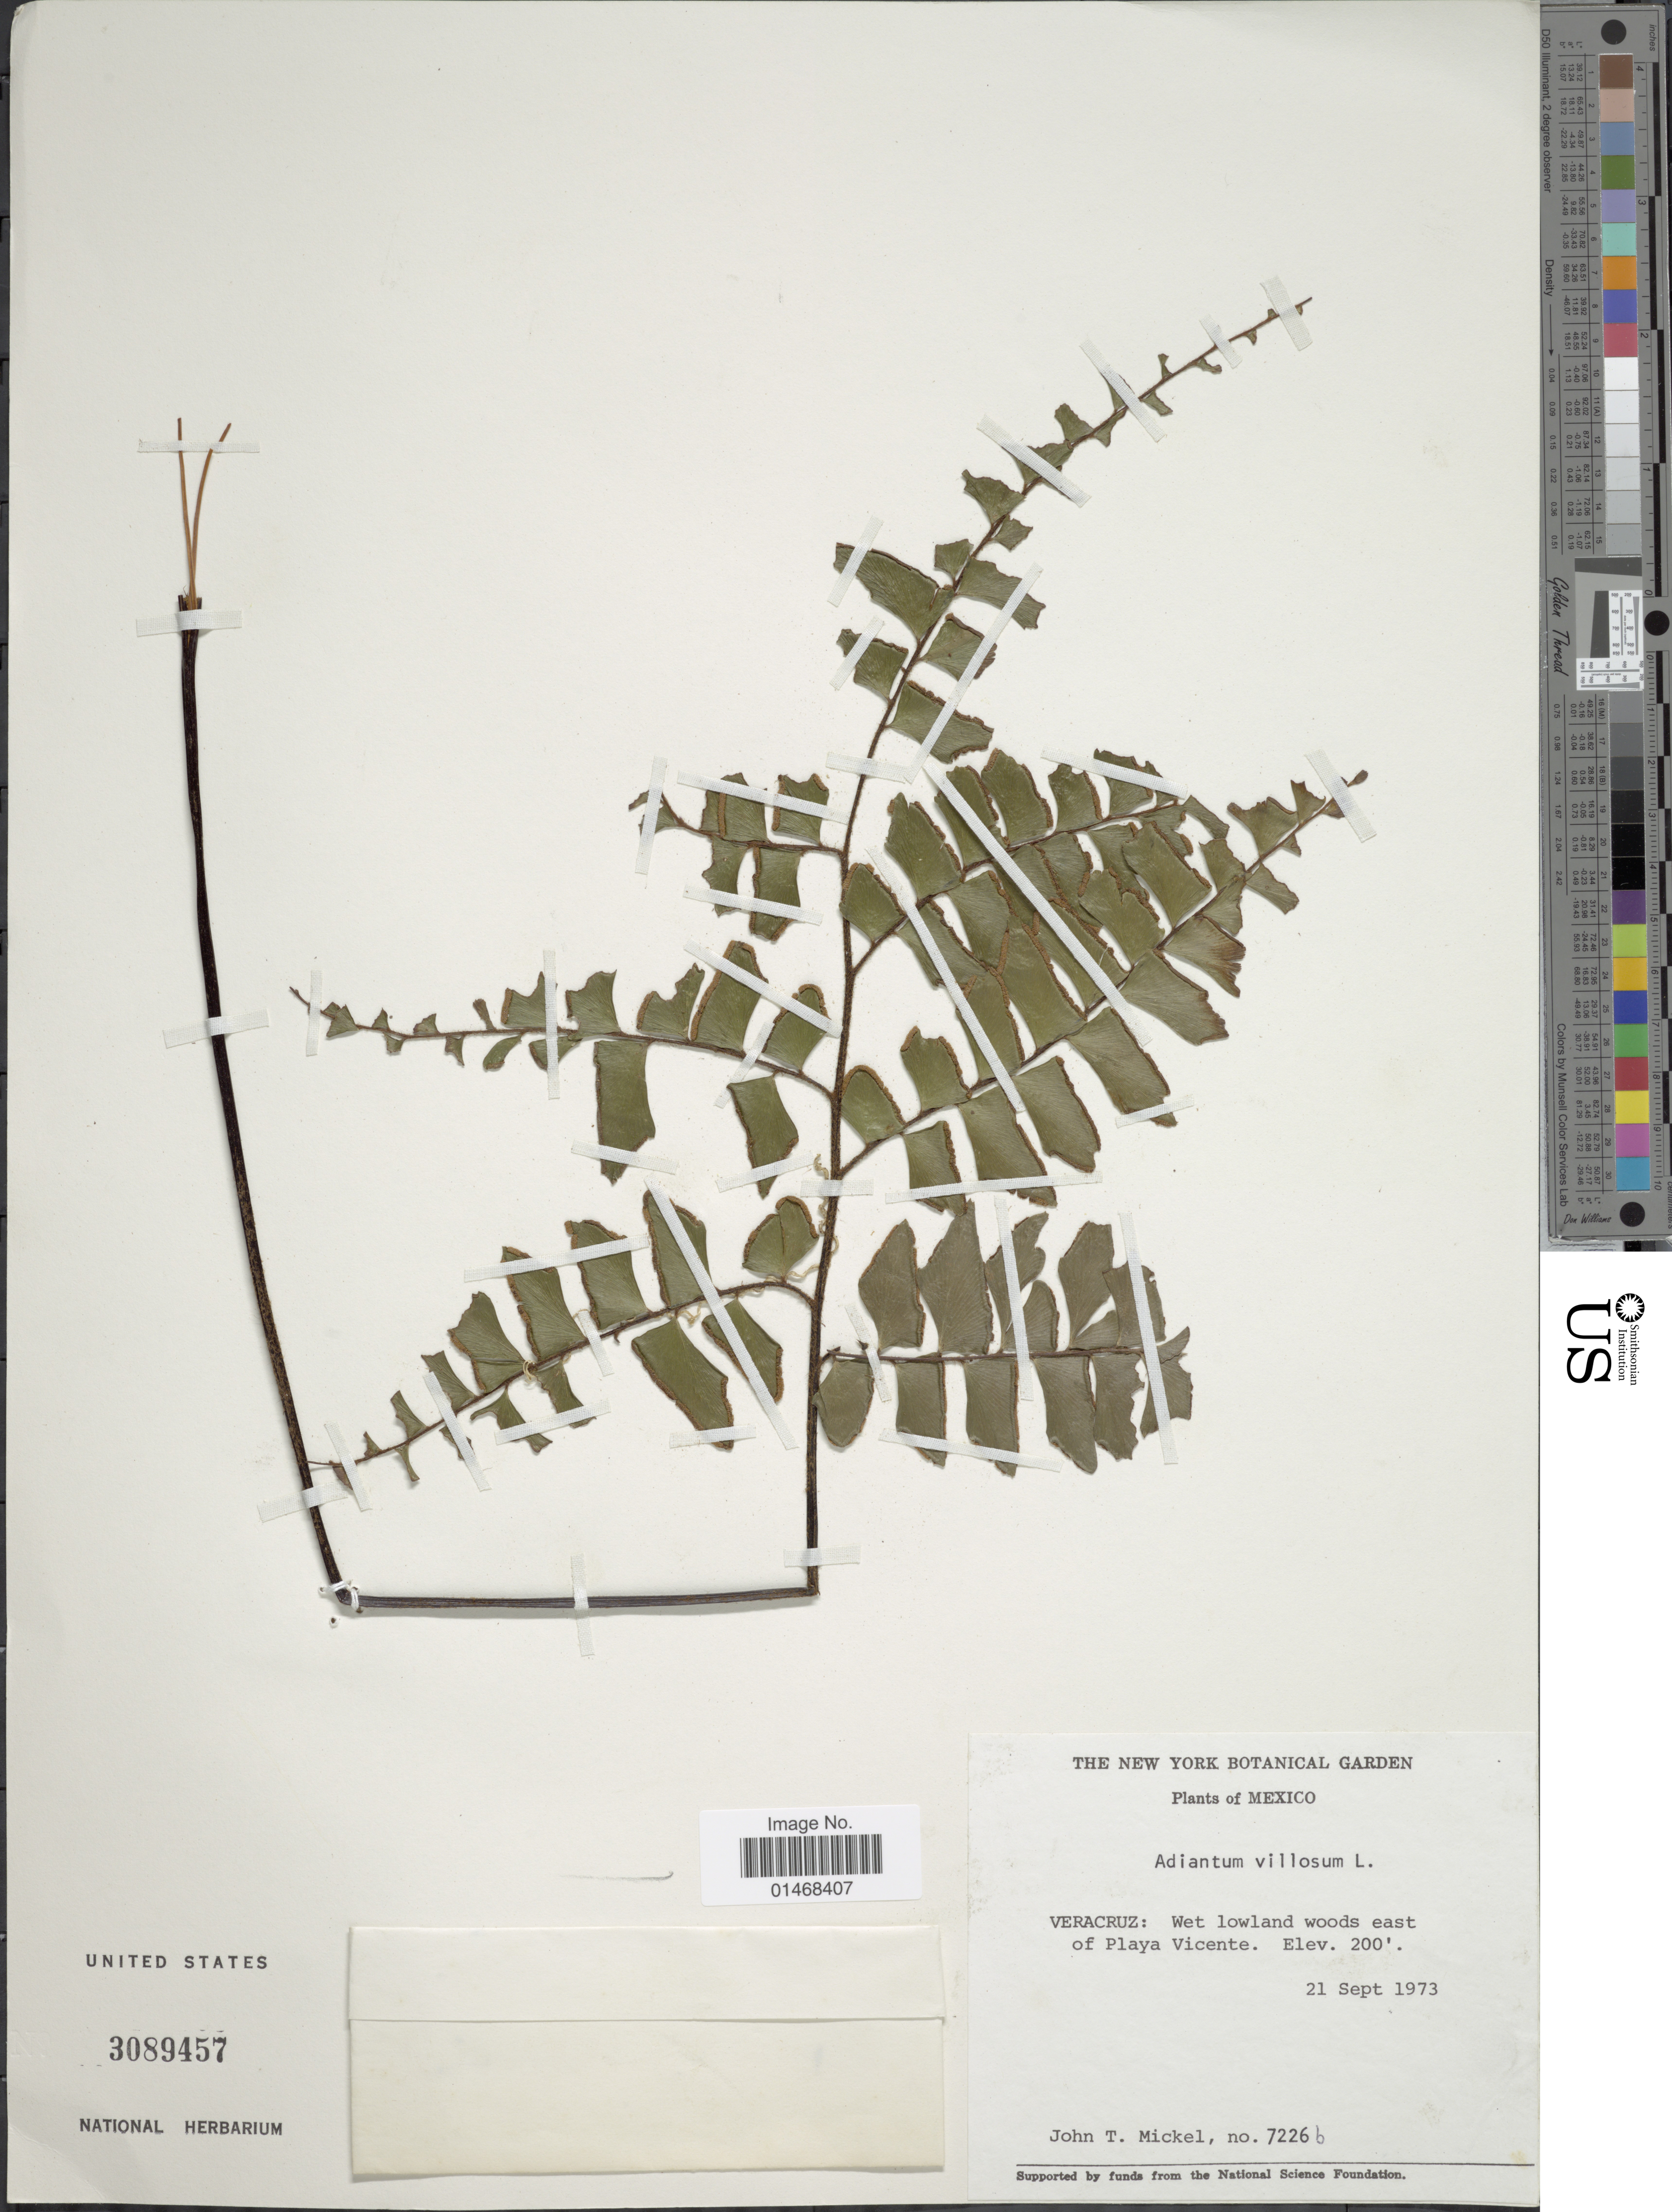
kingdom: Plantae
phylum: Tracheophyta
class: Polypodiopsida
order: Polypodiales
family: Pteridaceae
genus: Adiantum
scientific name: Adiantum villosum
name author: L.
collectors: J. T. Mickel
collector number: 7226b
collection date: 1973-09-21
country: Mexico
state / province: Veracruz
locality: Veracruz: Wet lowland woods east of Playa Vicente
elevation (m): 61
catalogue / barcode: US 3089457